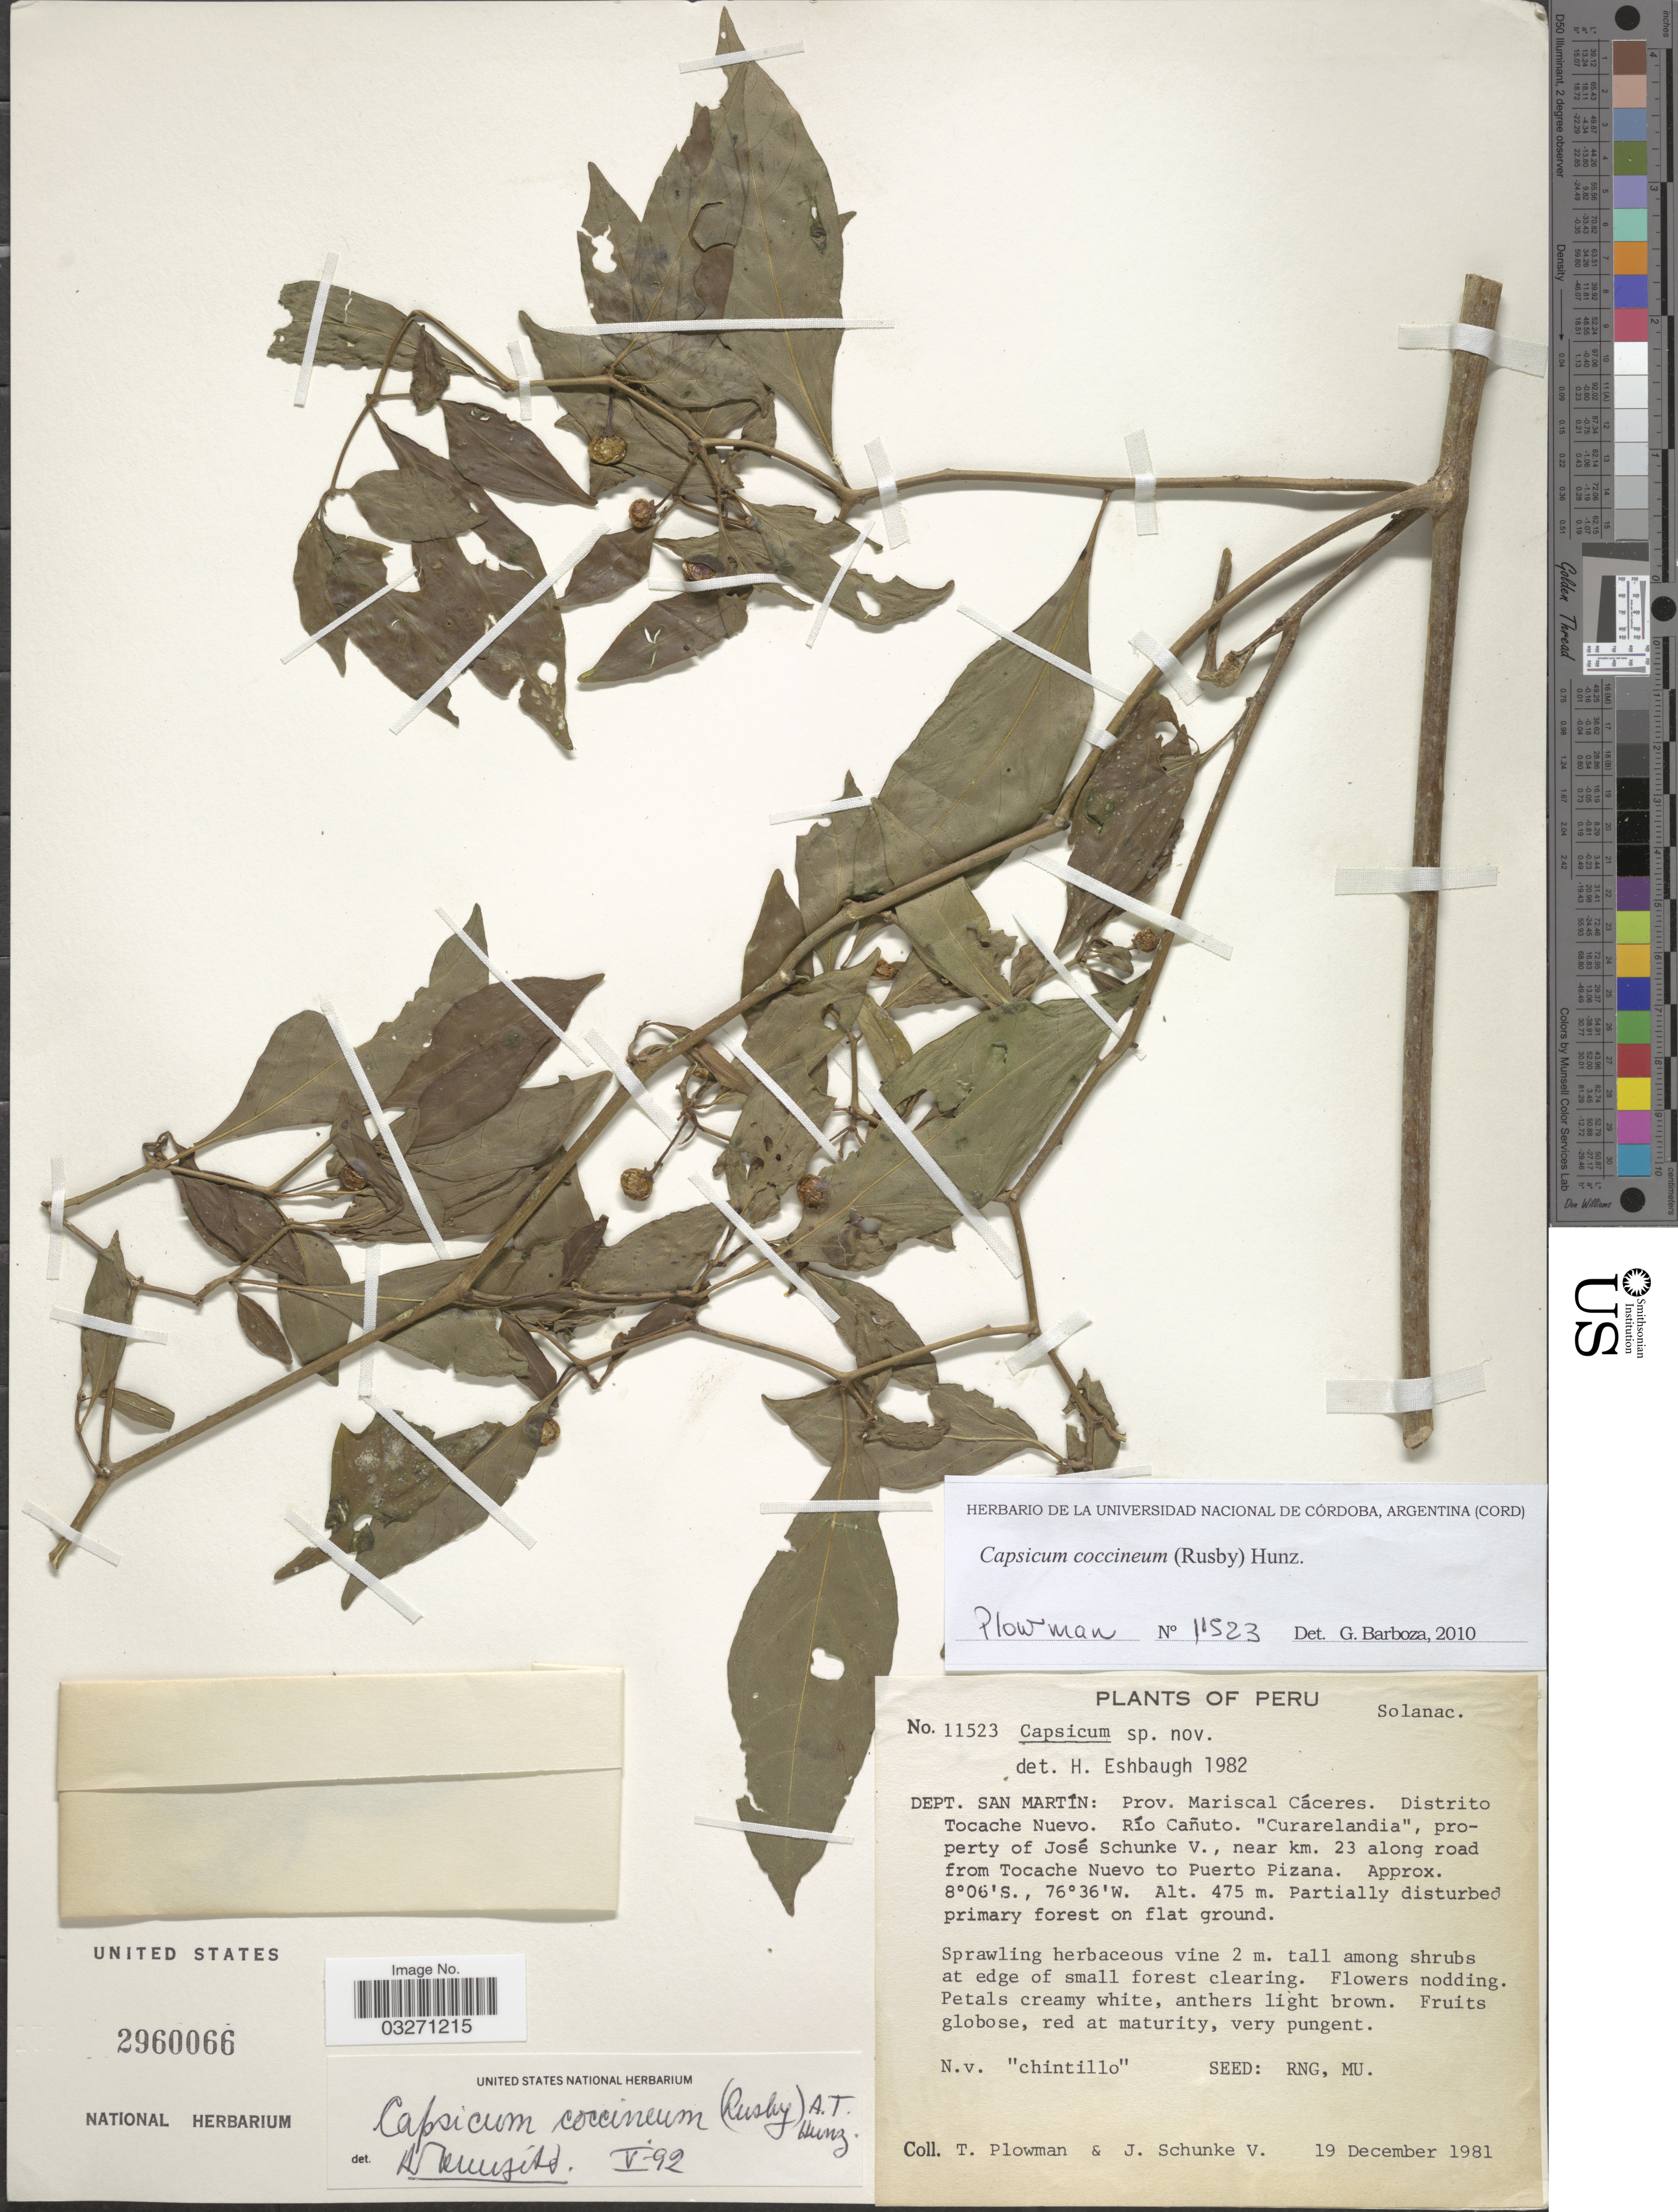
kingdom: Plantae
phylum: Tracheophyta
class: Magnoliopsida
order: Solanales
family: Solanaceae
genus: Capsicum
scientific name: Capsicum coccineum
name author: (Rusby) Hunz.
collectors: T. Plowman & J. Schunke Vigo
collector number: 11523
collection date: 1981-12-19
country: Peru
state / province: San Martín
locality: Dept. San Martín: Prov. Mariscal Cáceres. Distrito Tocache Nuevo. Río Cañuto, near km. 23 along road from Tocache Nuevo to Puerto Pizana.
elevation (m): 475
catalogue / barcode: US 2960066